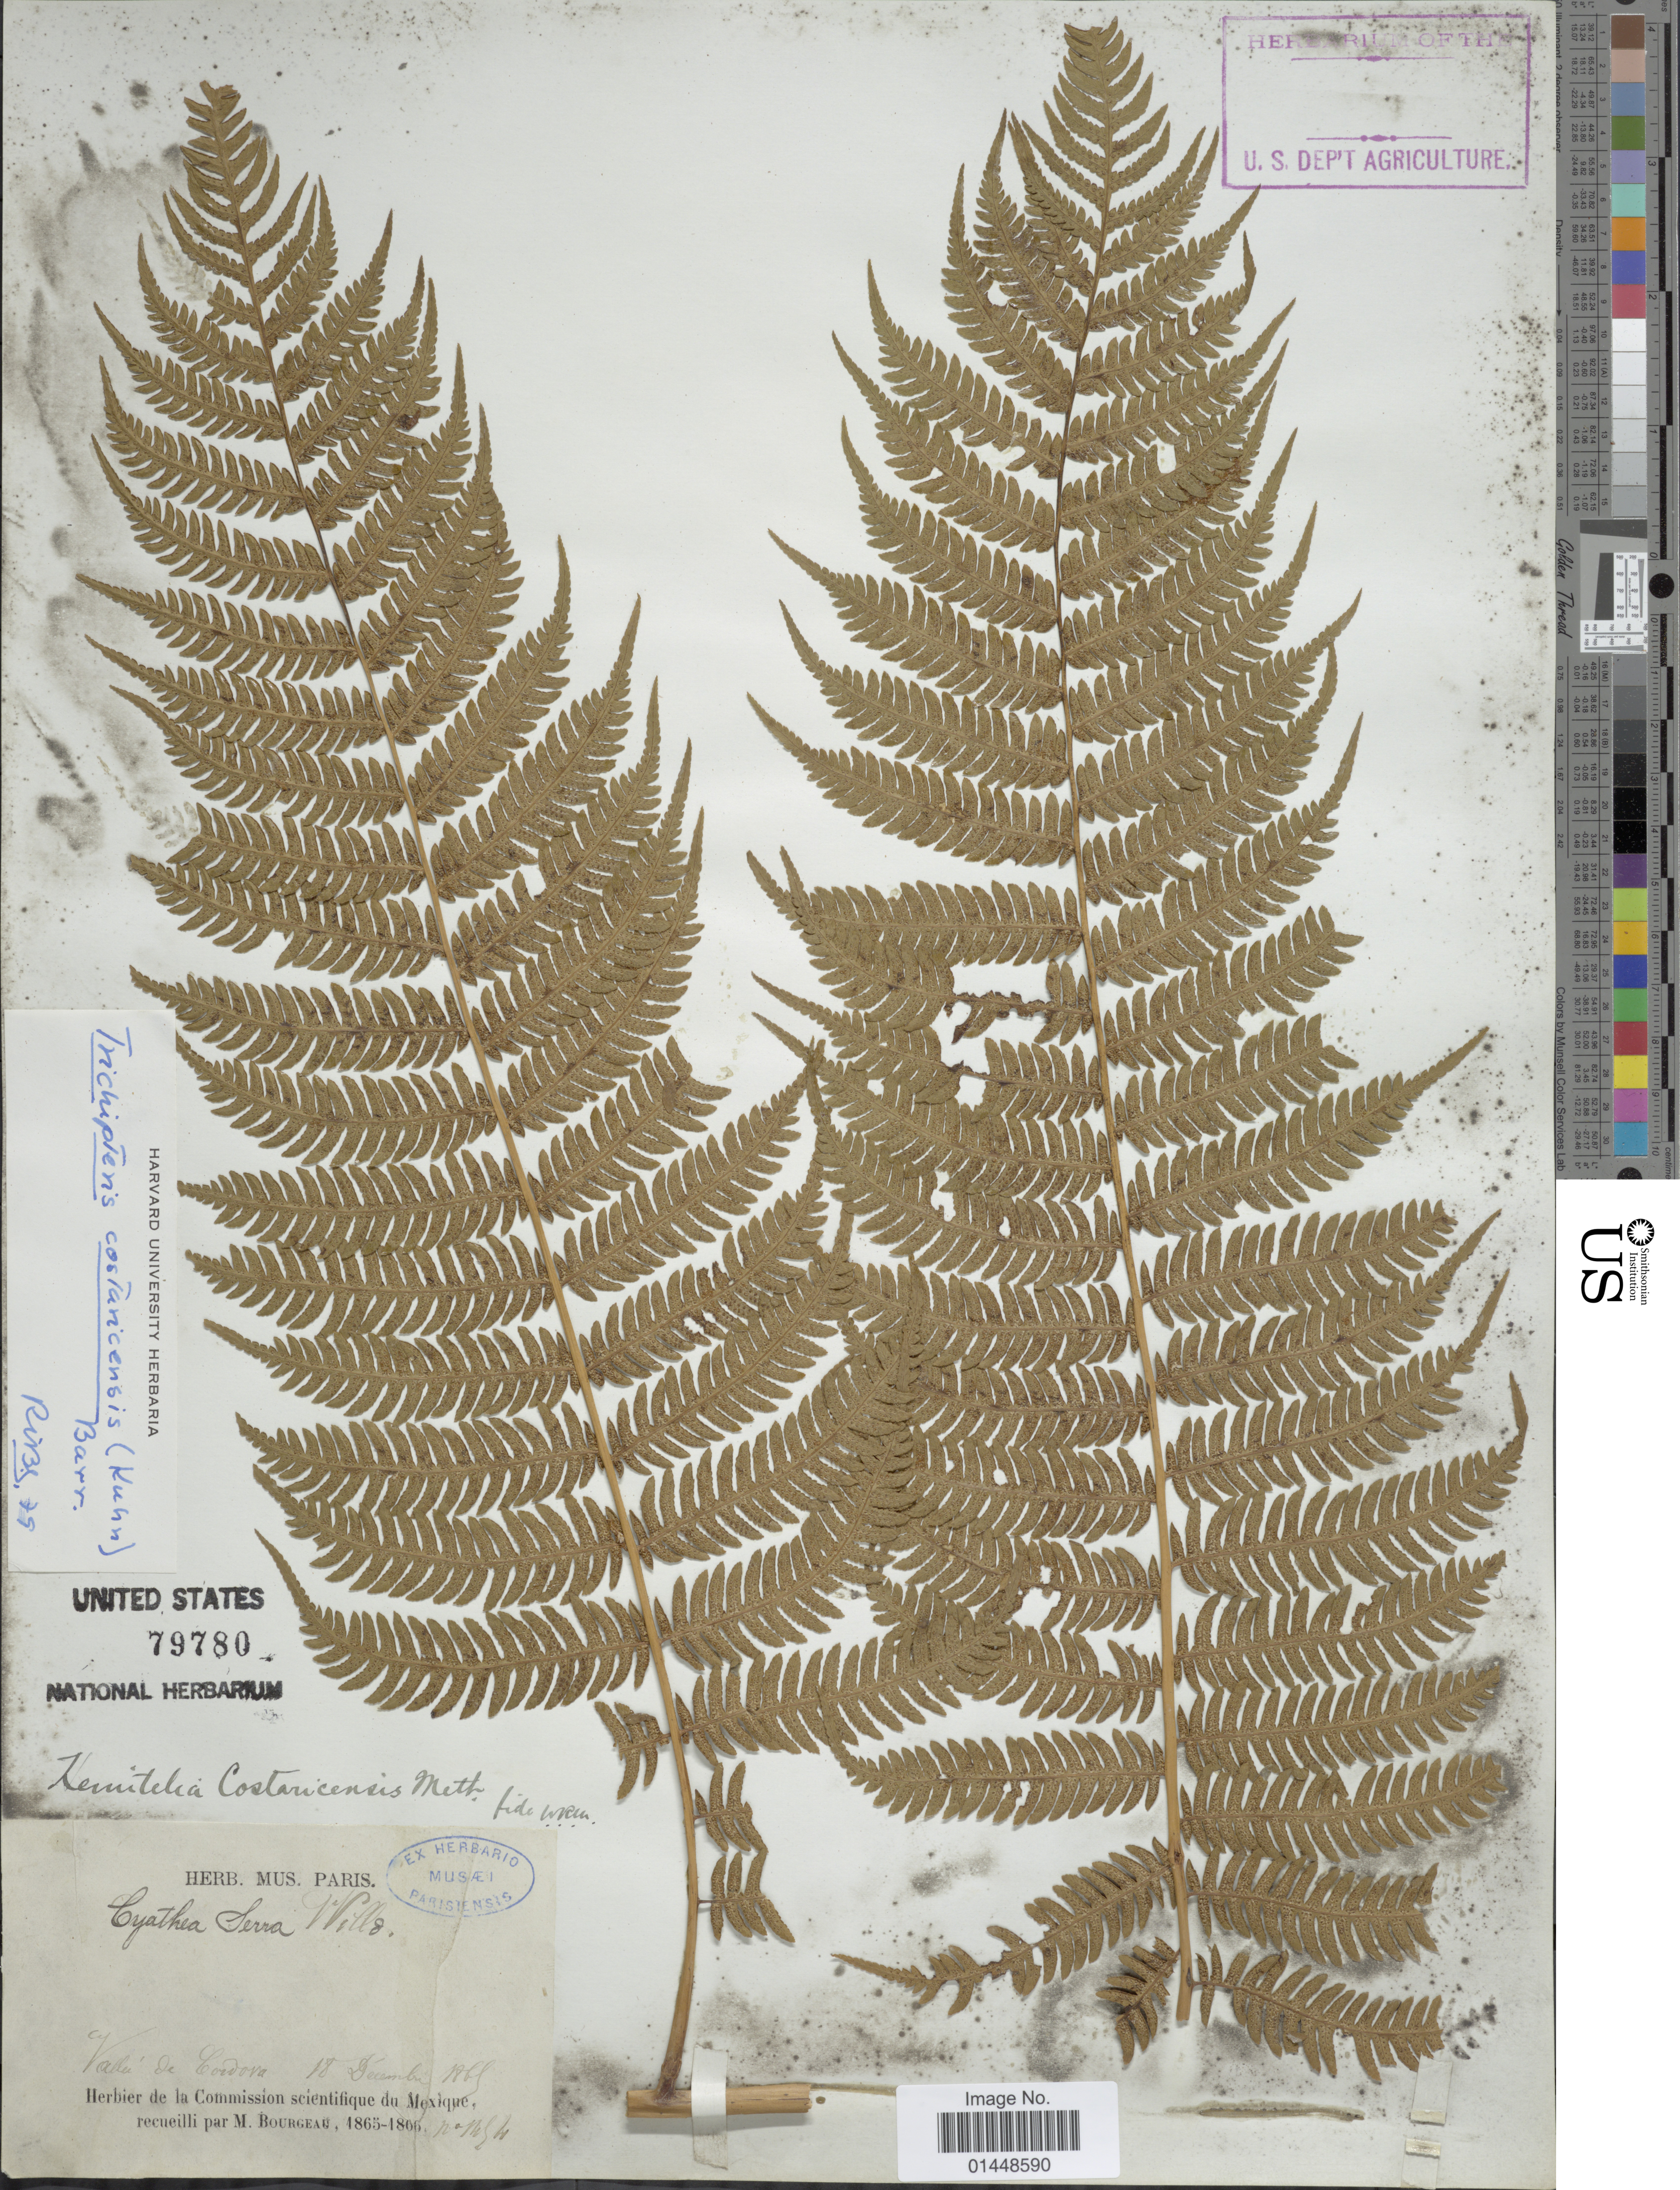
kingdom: Plantae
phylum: Tracheophyta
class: Polypodiopsida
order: Cyatheales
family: Cyatheaceae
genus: Cyathea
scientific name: Cyathea costaricensis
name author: (Kuhn) Domin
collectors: M. Bourgeau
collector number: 1454*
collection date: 1865-12-18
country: Mexico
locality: Vallée de Cordova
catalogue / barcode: US 79780